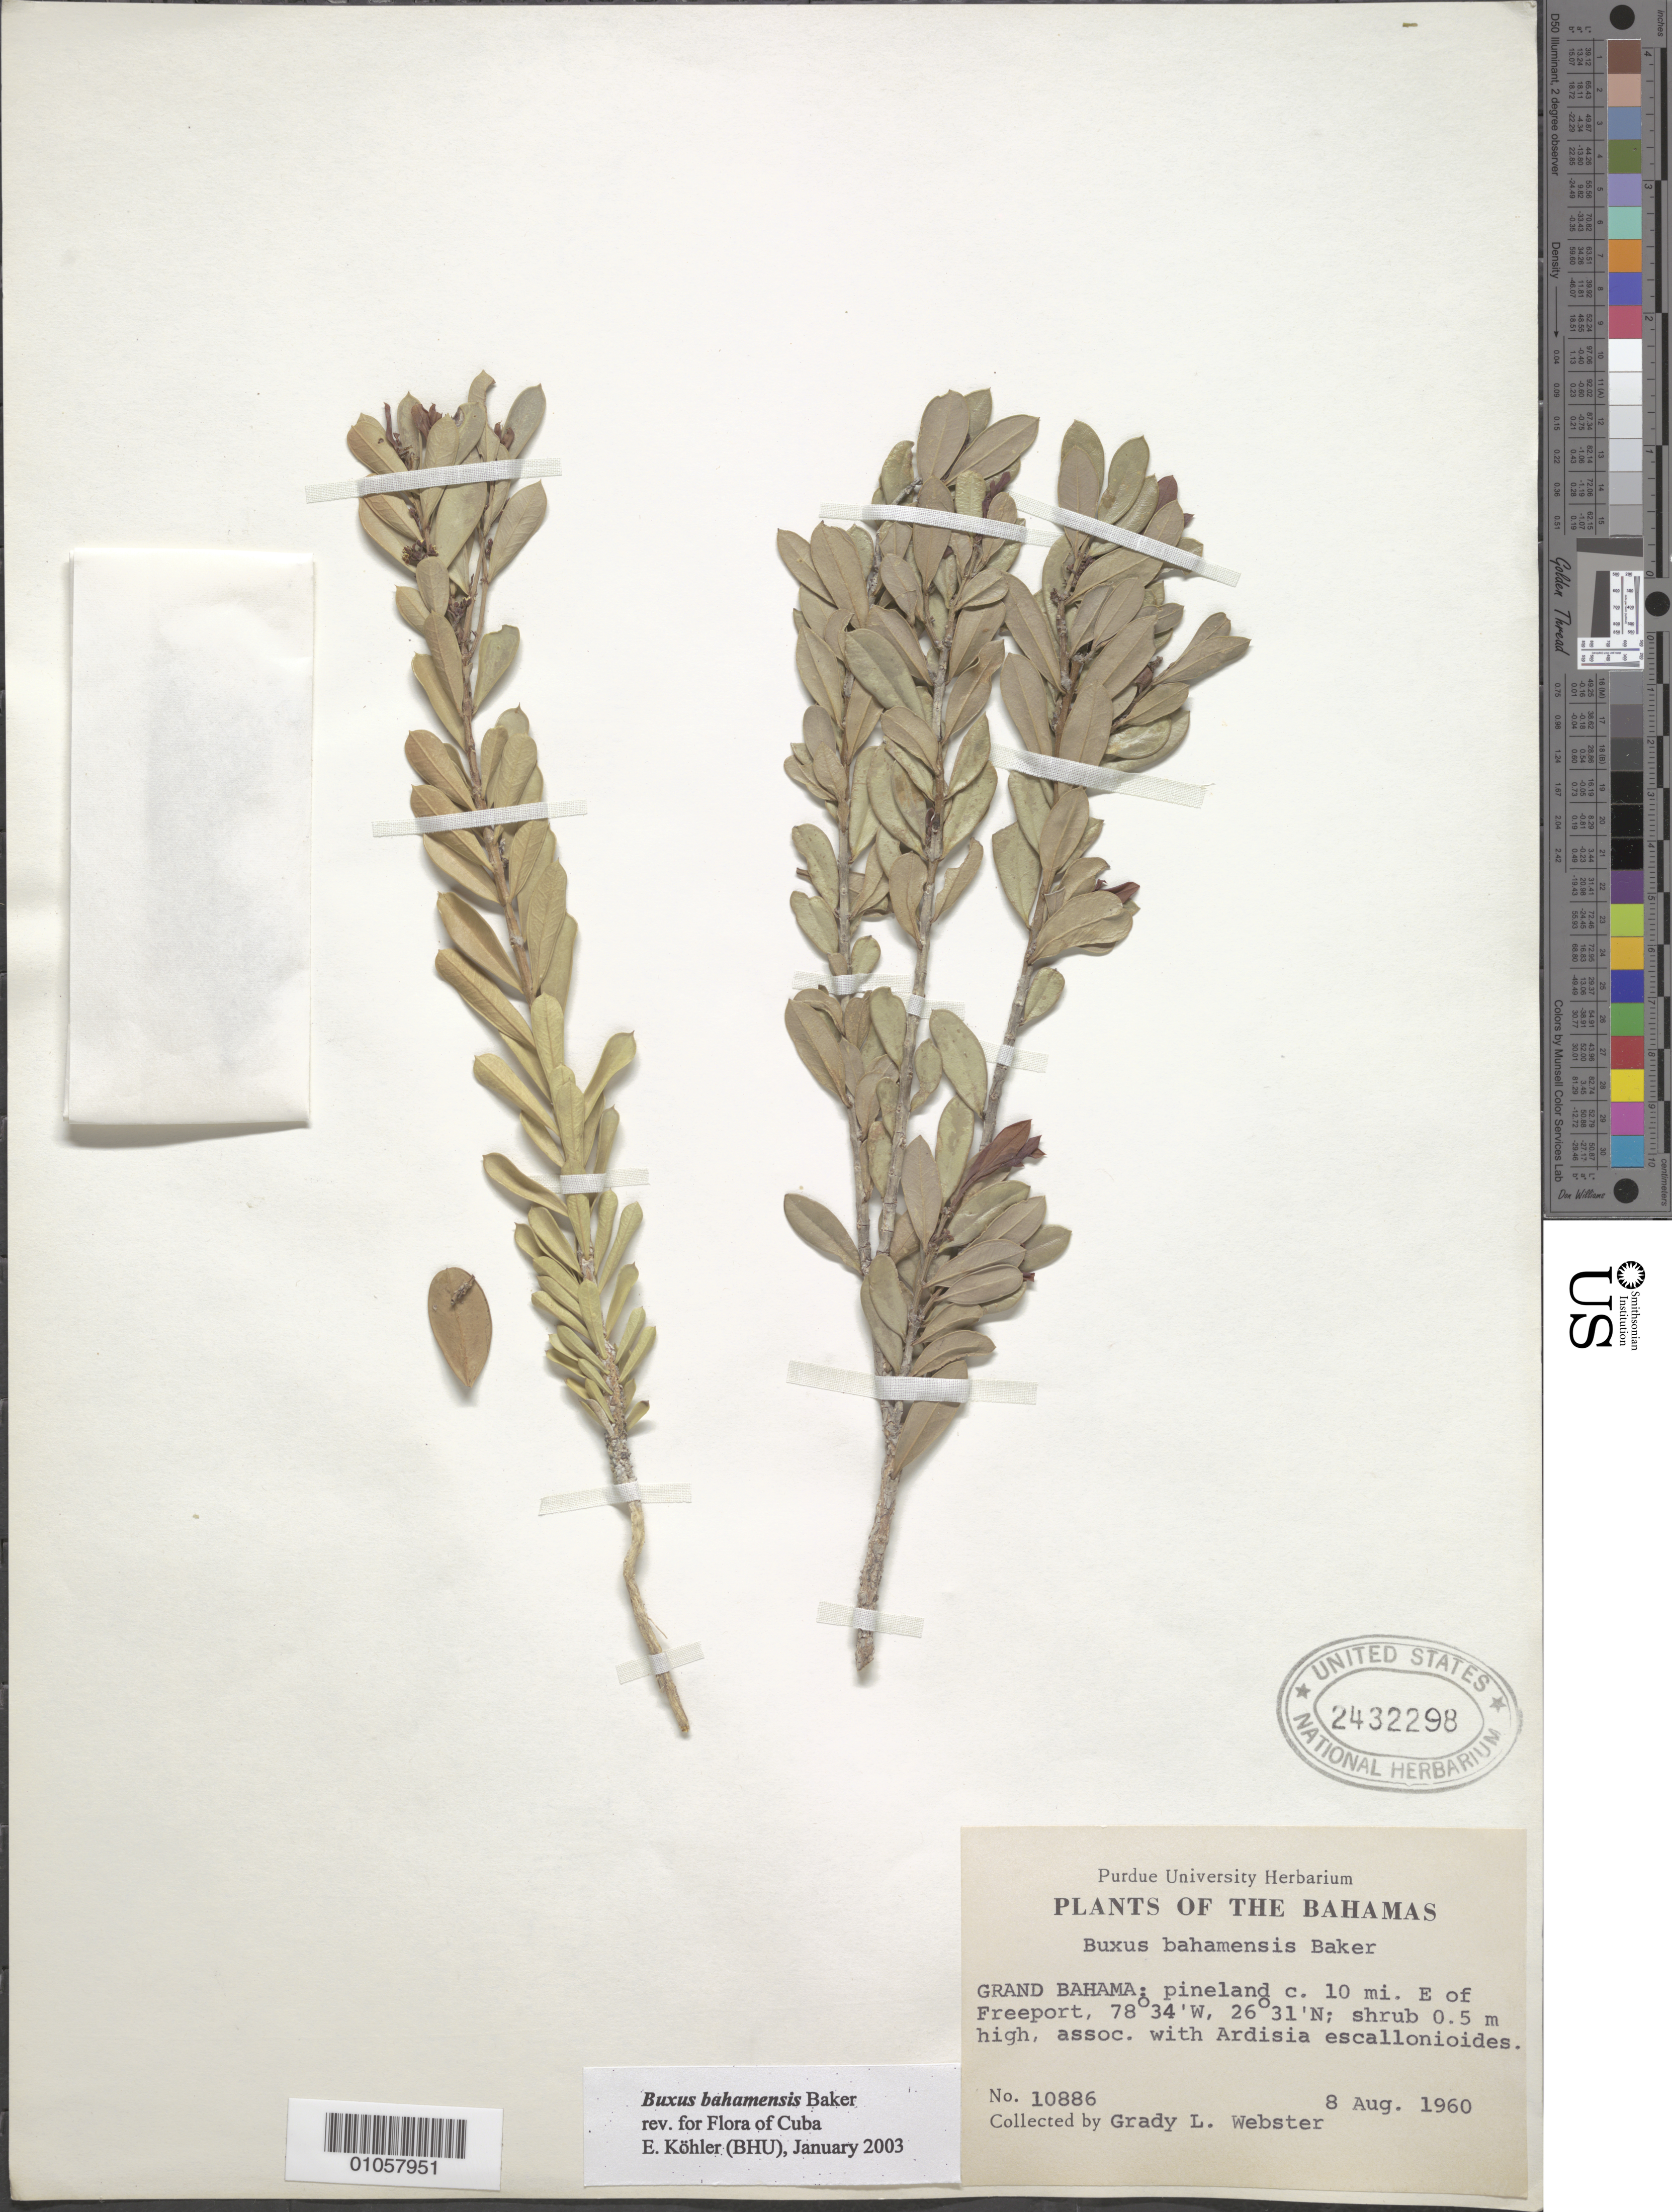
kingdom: Plantae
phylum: Tracheophyta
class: Magnoliopsida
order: Buxales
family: Buxaceae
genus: Buxus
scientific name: Buxus bahamensis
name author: Baker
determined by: Kohler, E.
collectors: G. L. Webster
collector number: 10886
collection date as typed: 08 Aug 1960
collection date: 1960-08-08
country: Bahamas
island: Grand Bahama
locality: Freeport, about 10 miles E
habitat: Pineland, assoc. with Ardisia escallonioides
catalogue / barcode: US 2432298